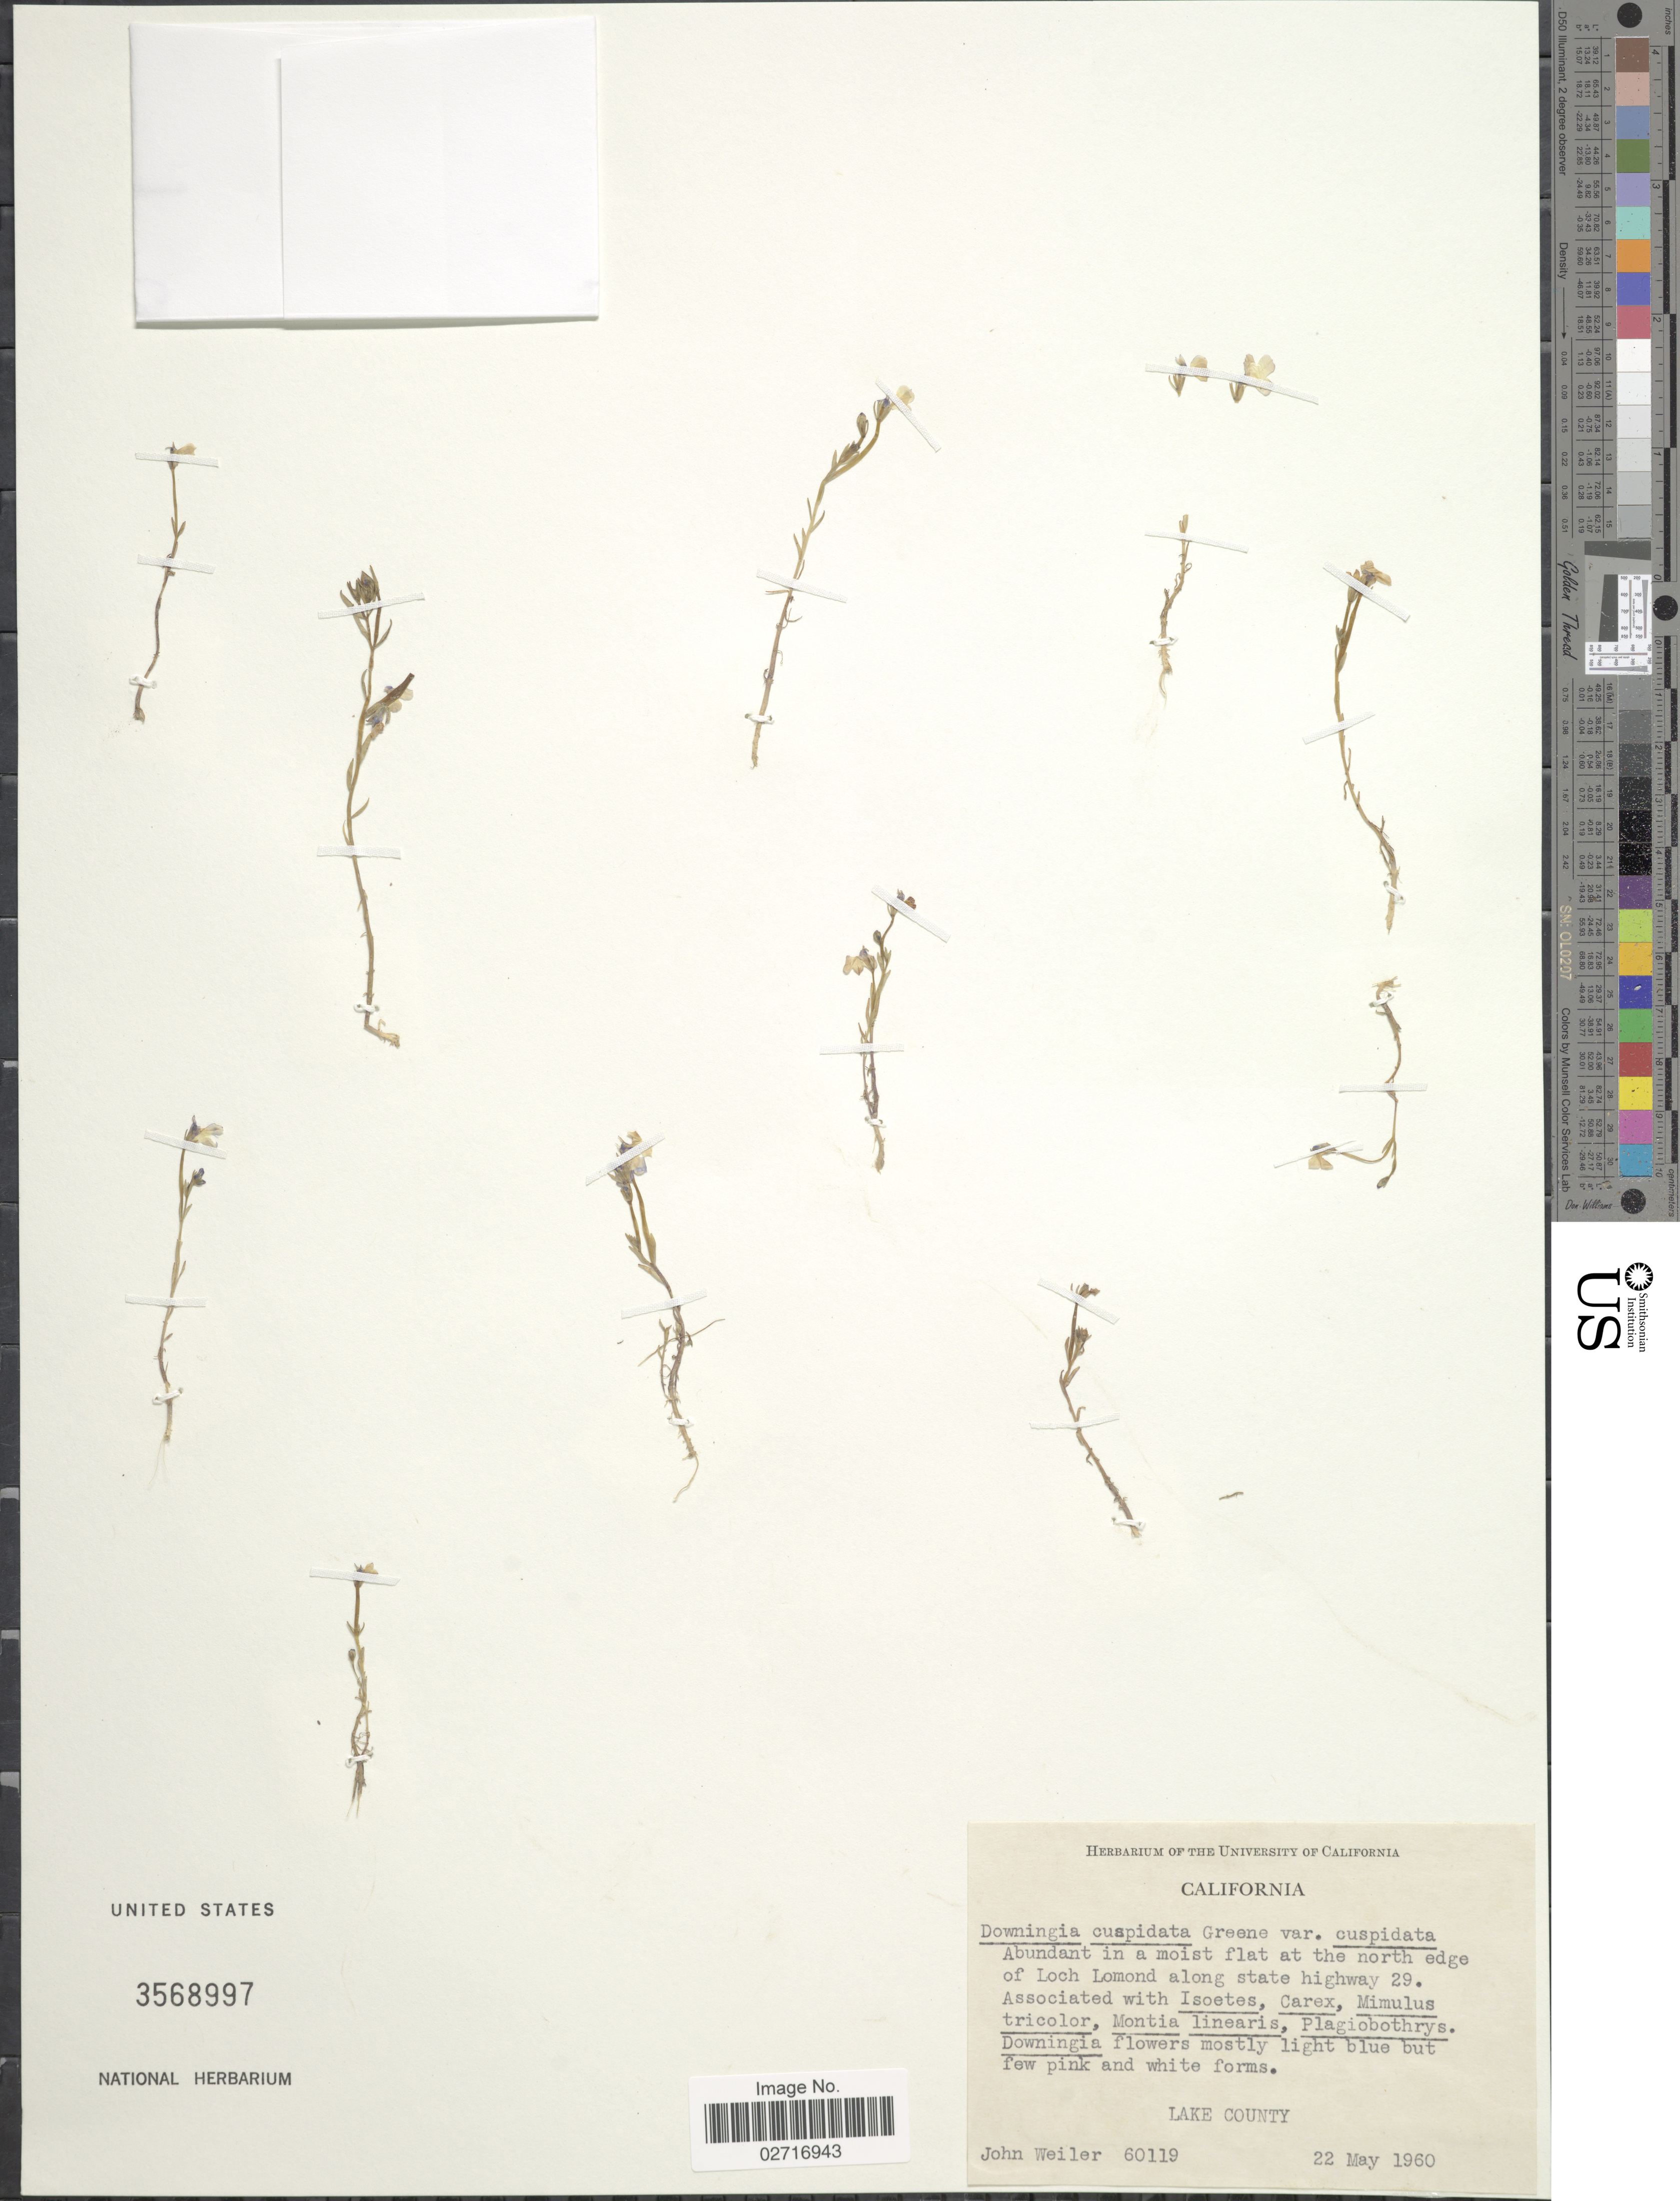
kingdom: Plantae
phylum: Tracheophyta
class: Magnoliopsida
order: Asterales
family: Campanulaceae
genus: Downingia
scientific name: Downingia cuspidata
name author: (Greene) Rattan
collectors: J. H. Weiler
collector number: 60119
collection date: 1960-05-22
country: United States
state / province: California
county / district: Lake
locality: Abundant in a moist flat at the north edge of Loch Lomond along state highway 29. Lake County.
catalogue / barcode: US 3568997